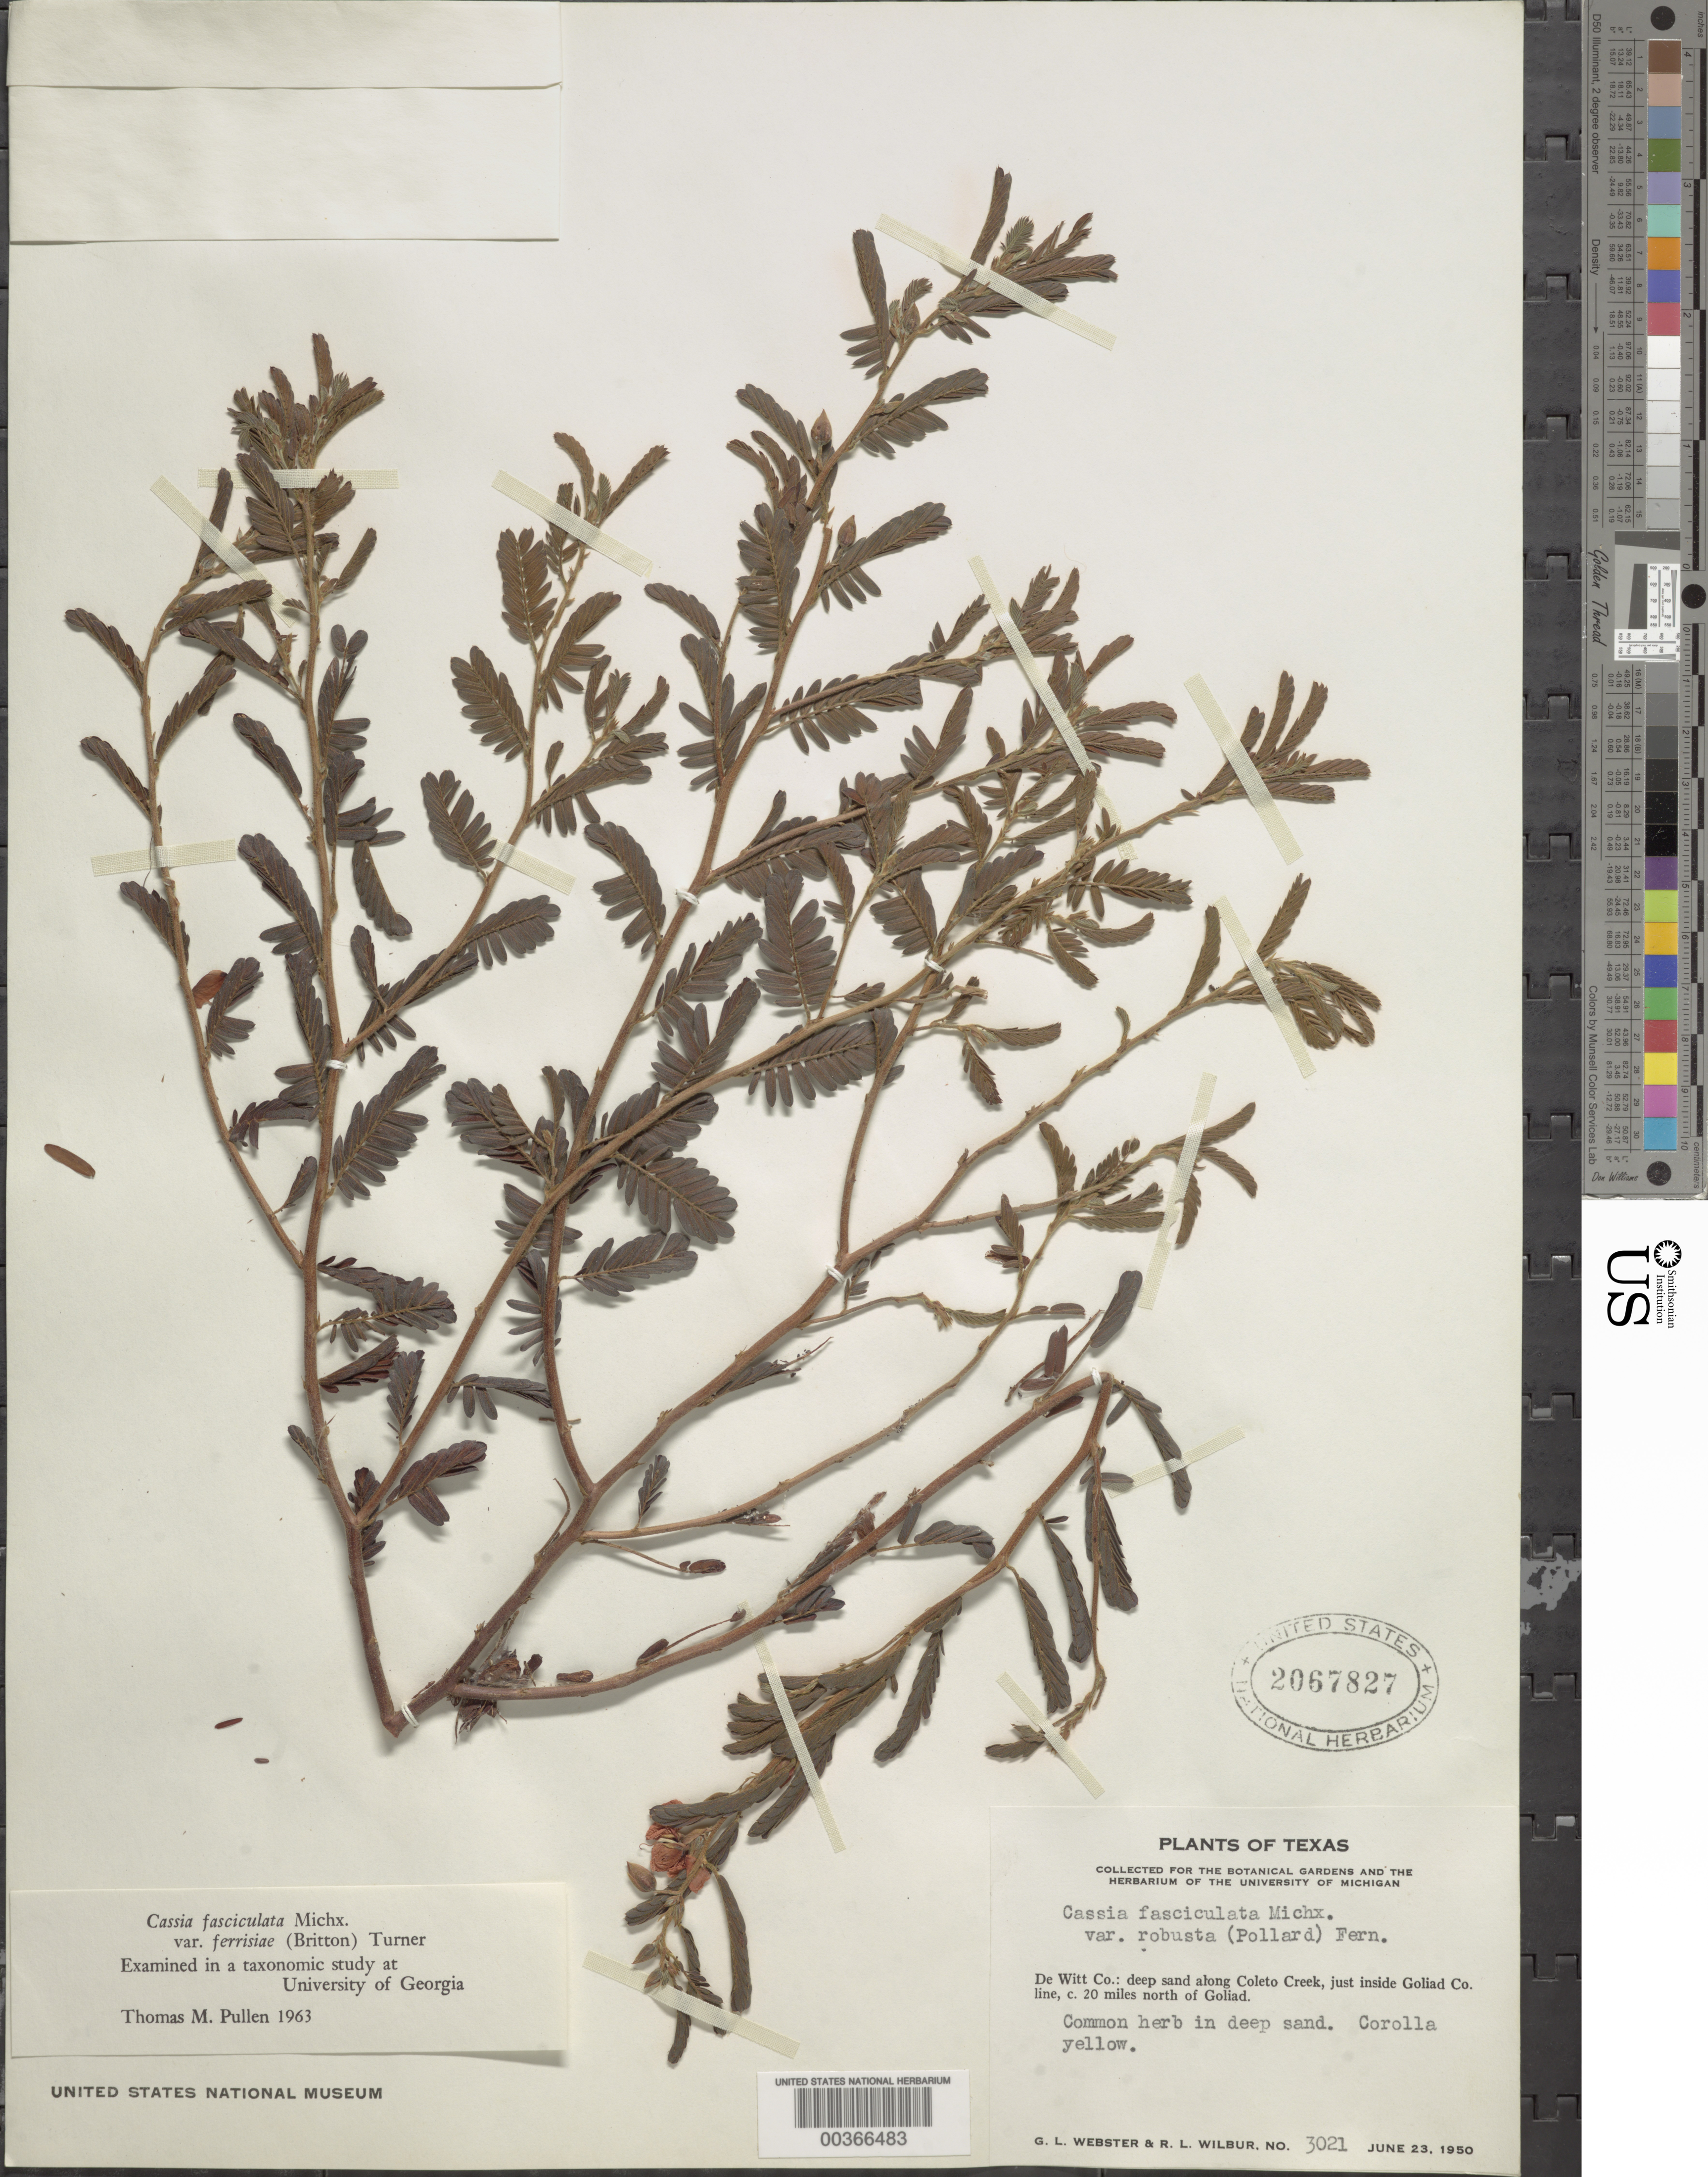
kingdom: Plantae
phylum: Tracheophyta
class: Magnoliopsida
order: Fabales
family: Fabaceae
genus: Chamaecrista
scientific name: Chamaecrista fasciculata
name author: (Michx.) Greene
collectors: G. L. Webster & R. L. Wilbur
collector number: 3021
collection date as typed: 23 Jun 1950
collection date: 1950-06-23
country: United States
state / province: Texas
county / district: De Witt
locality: Along coleto creek, just inside of goliad co. line, ca 20 mi n of goliad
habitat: Deep sand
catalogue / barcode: US 2067827